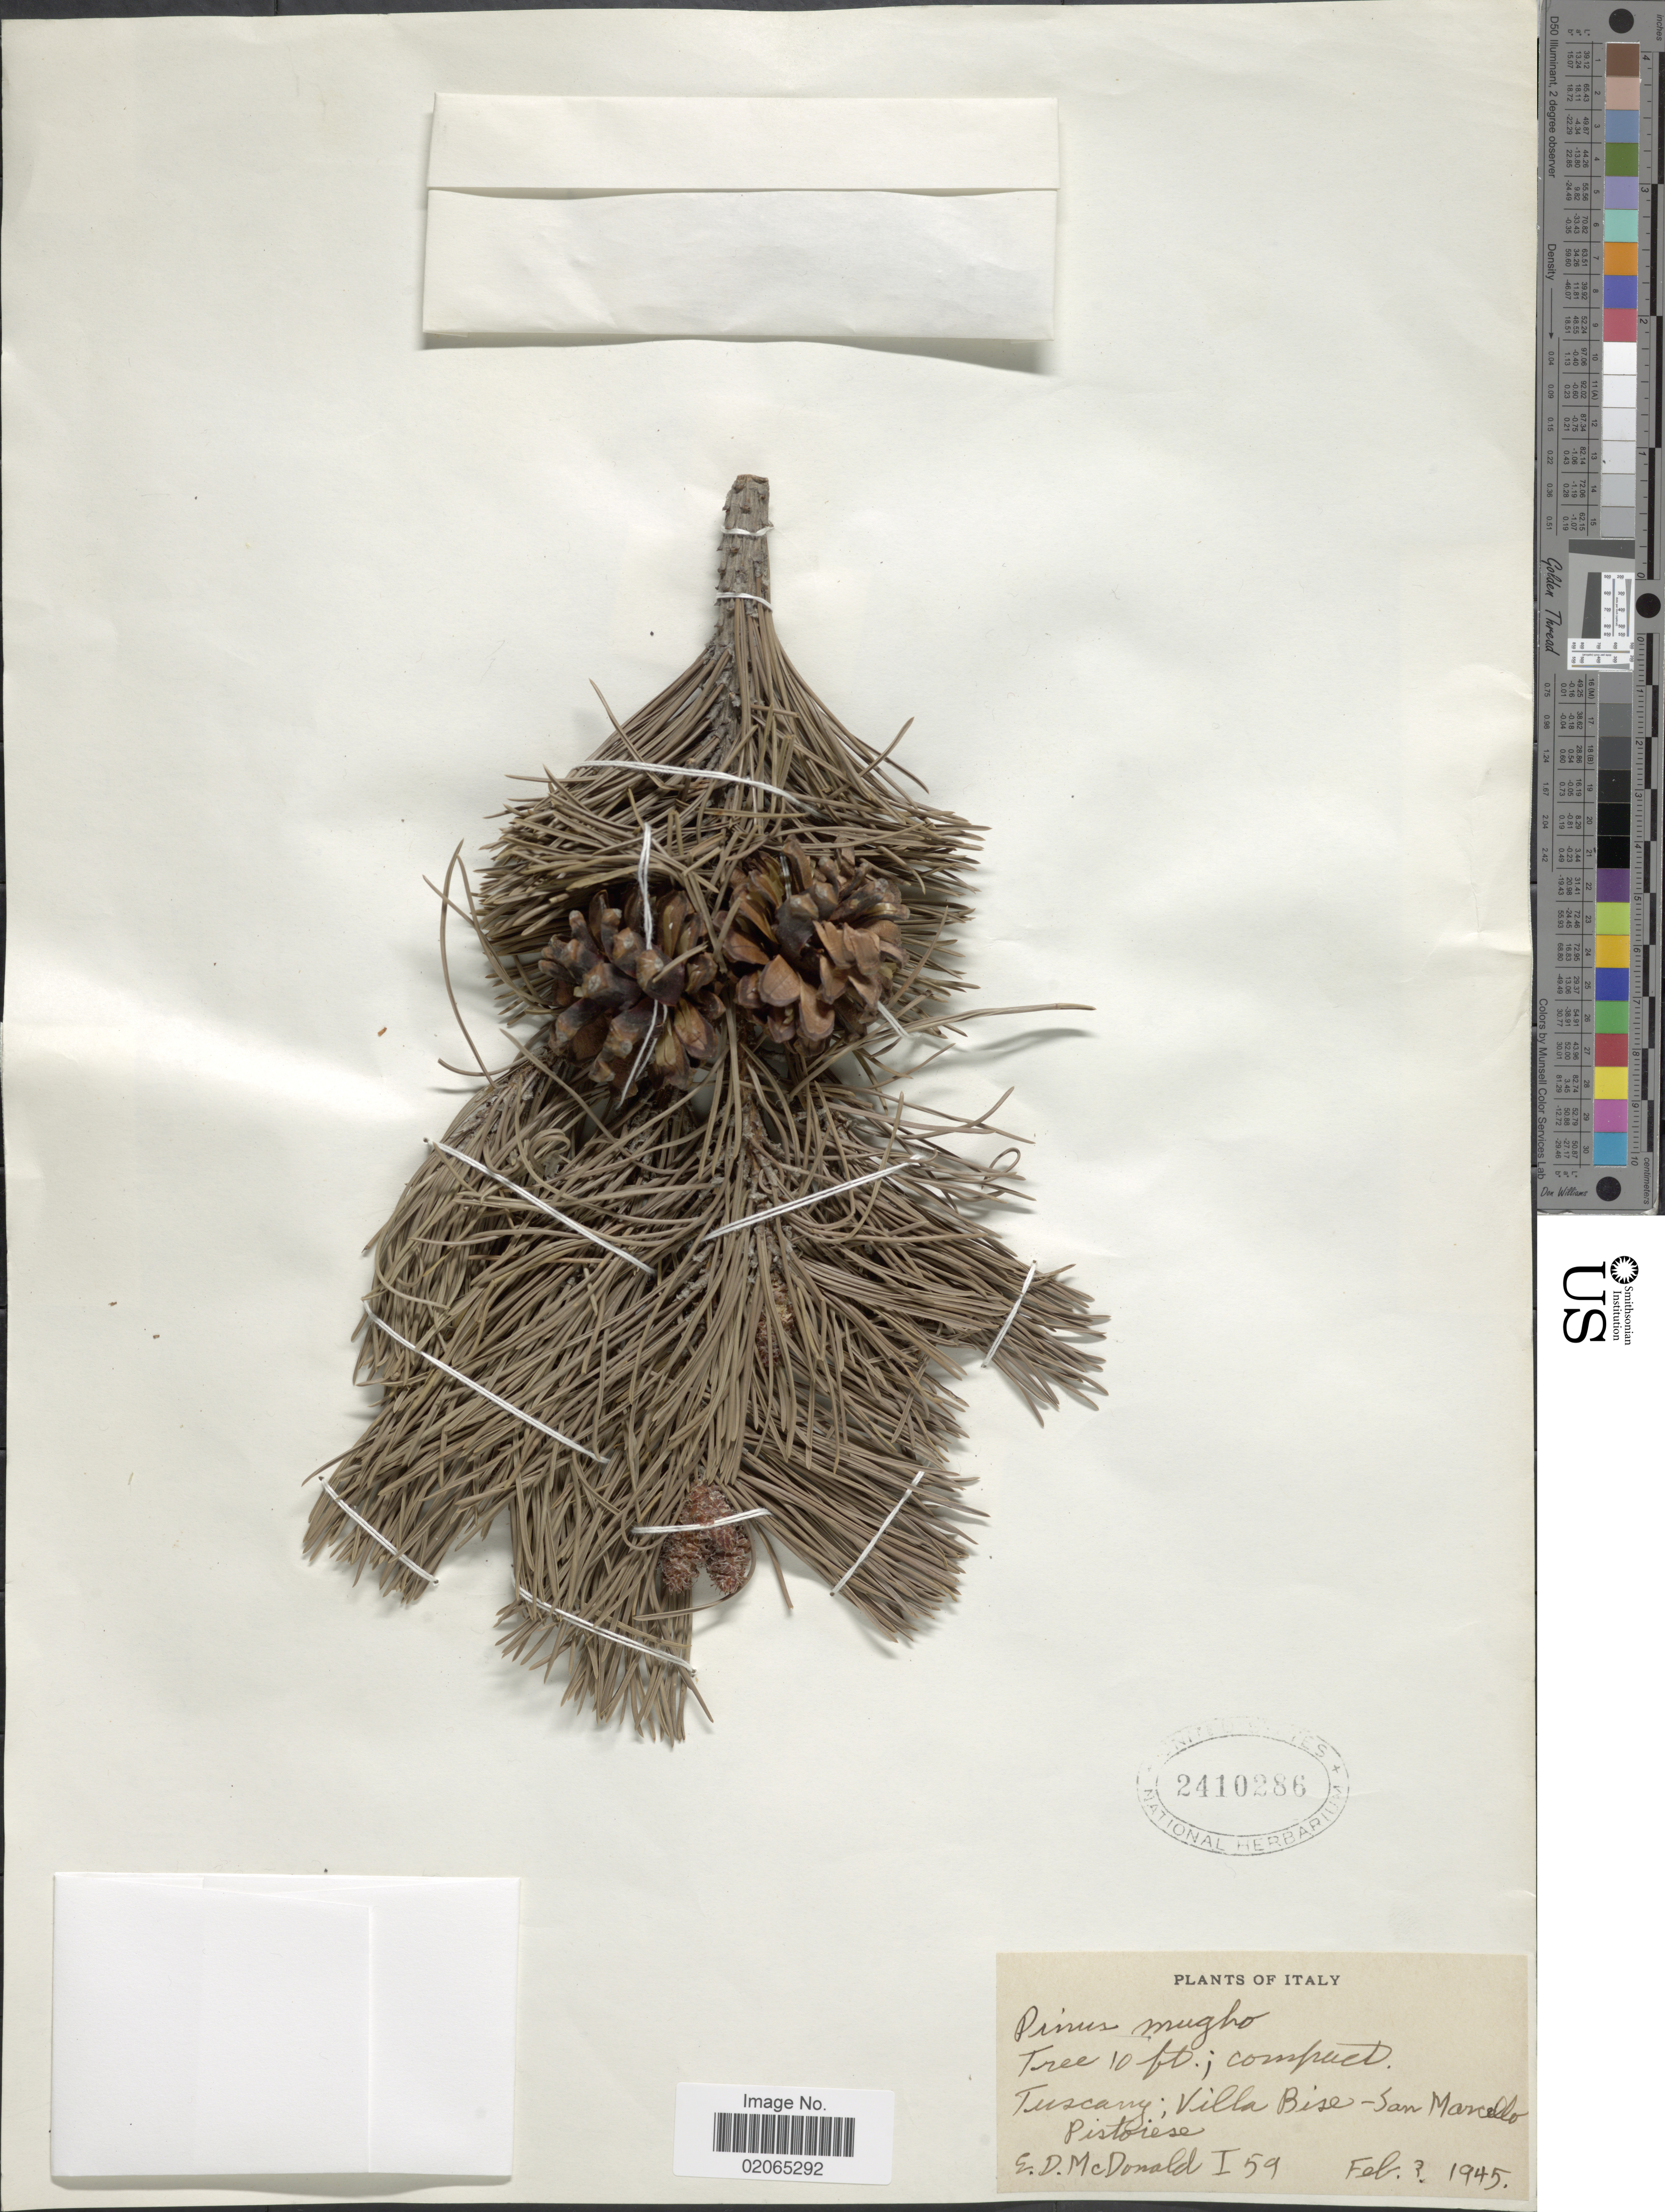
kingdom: Plantae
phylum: Tracheophyta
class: Pinopsida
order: Pinales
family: Pinaceae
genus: Pinus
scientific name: Pinus mugo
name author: Turra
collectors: E. D. McDonald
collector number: I59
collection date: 1945-02-03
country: Italy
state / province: Tuscany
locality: Tuscany; Villa Bice - San Marcello Pistoiese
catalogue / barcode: US 2410286